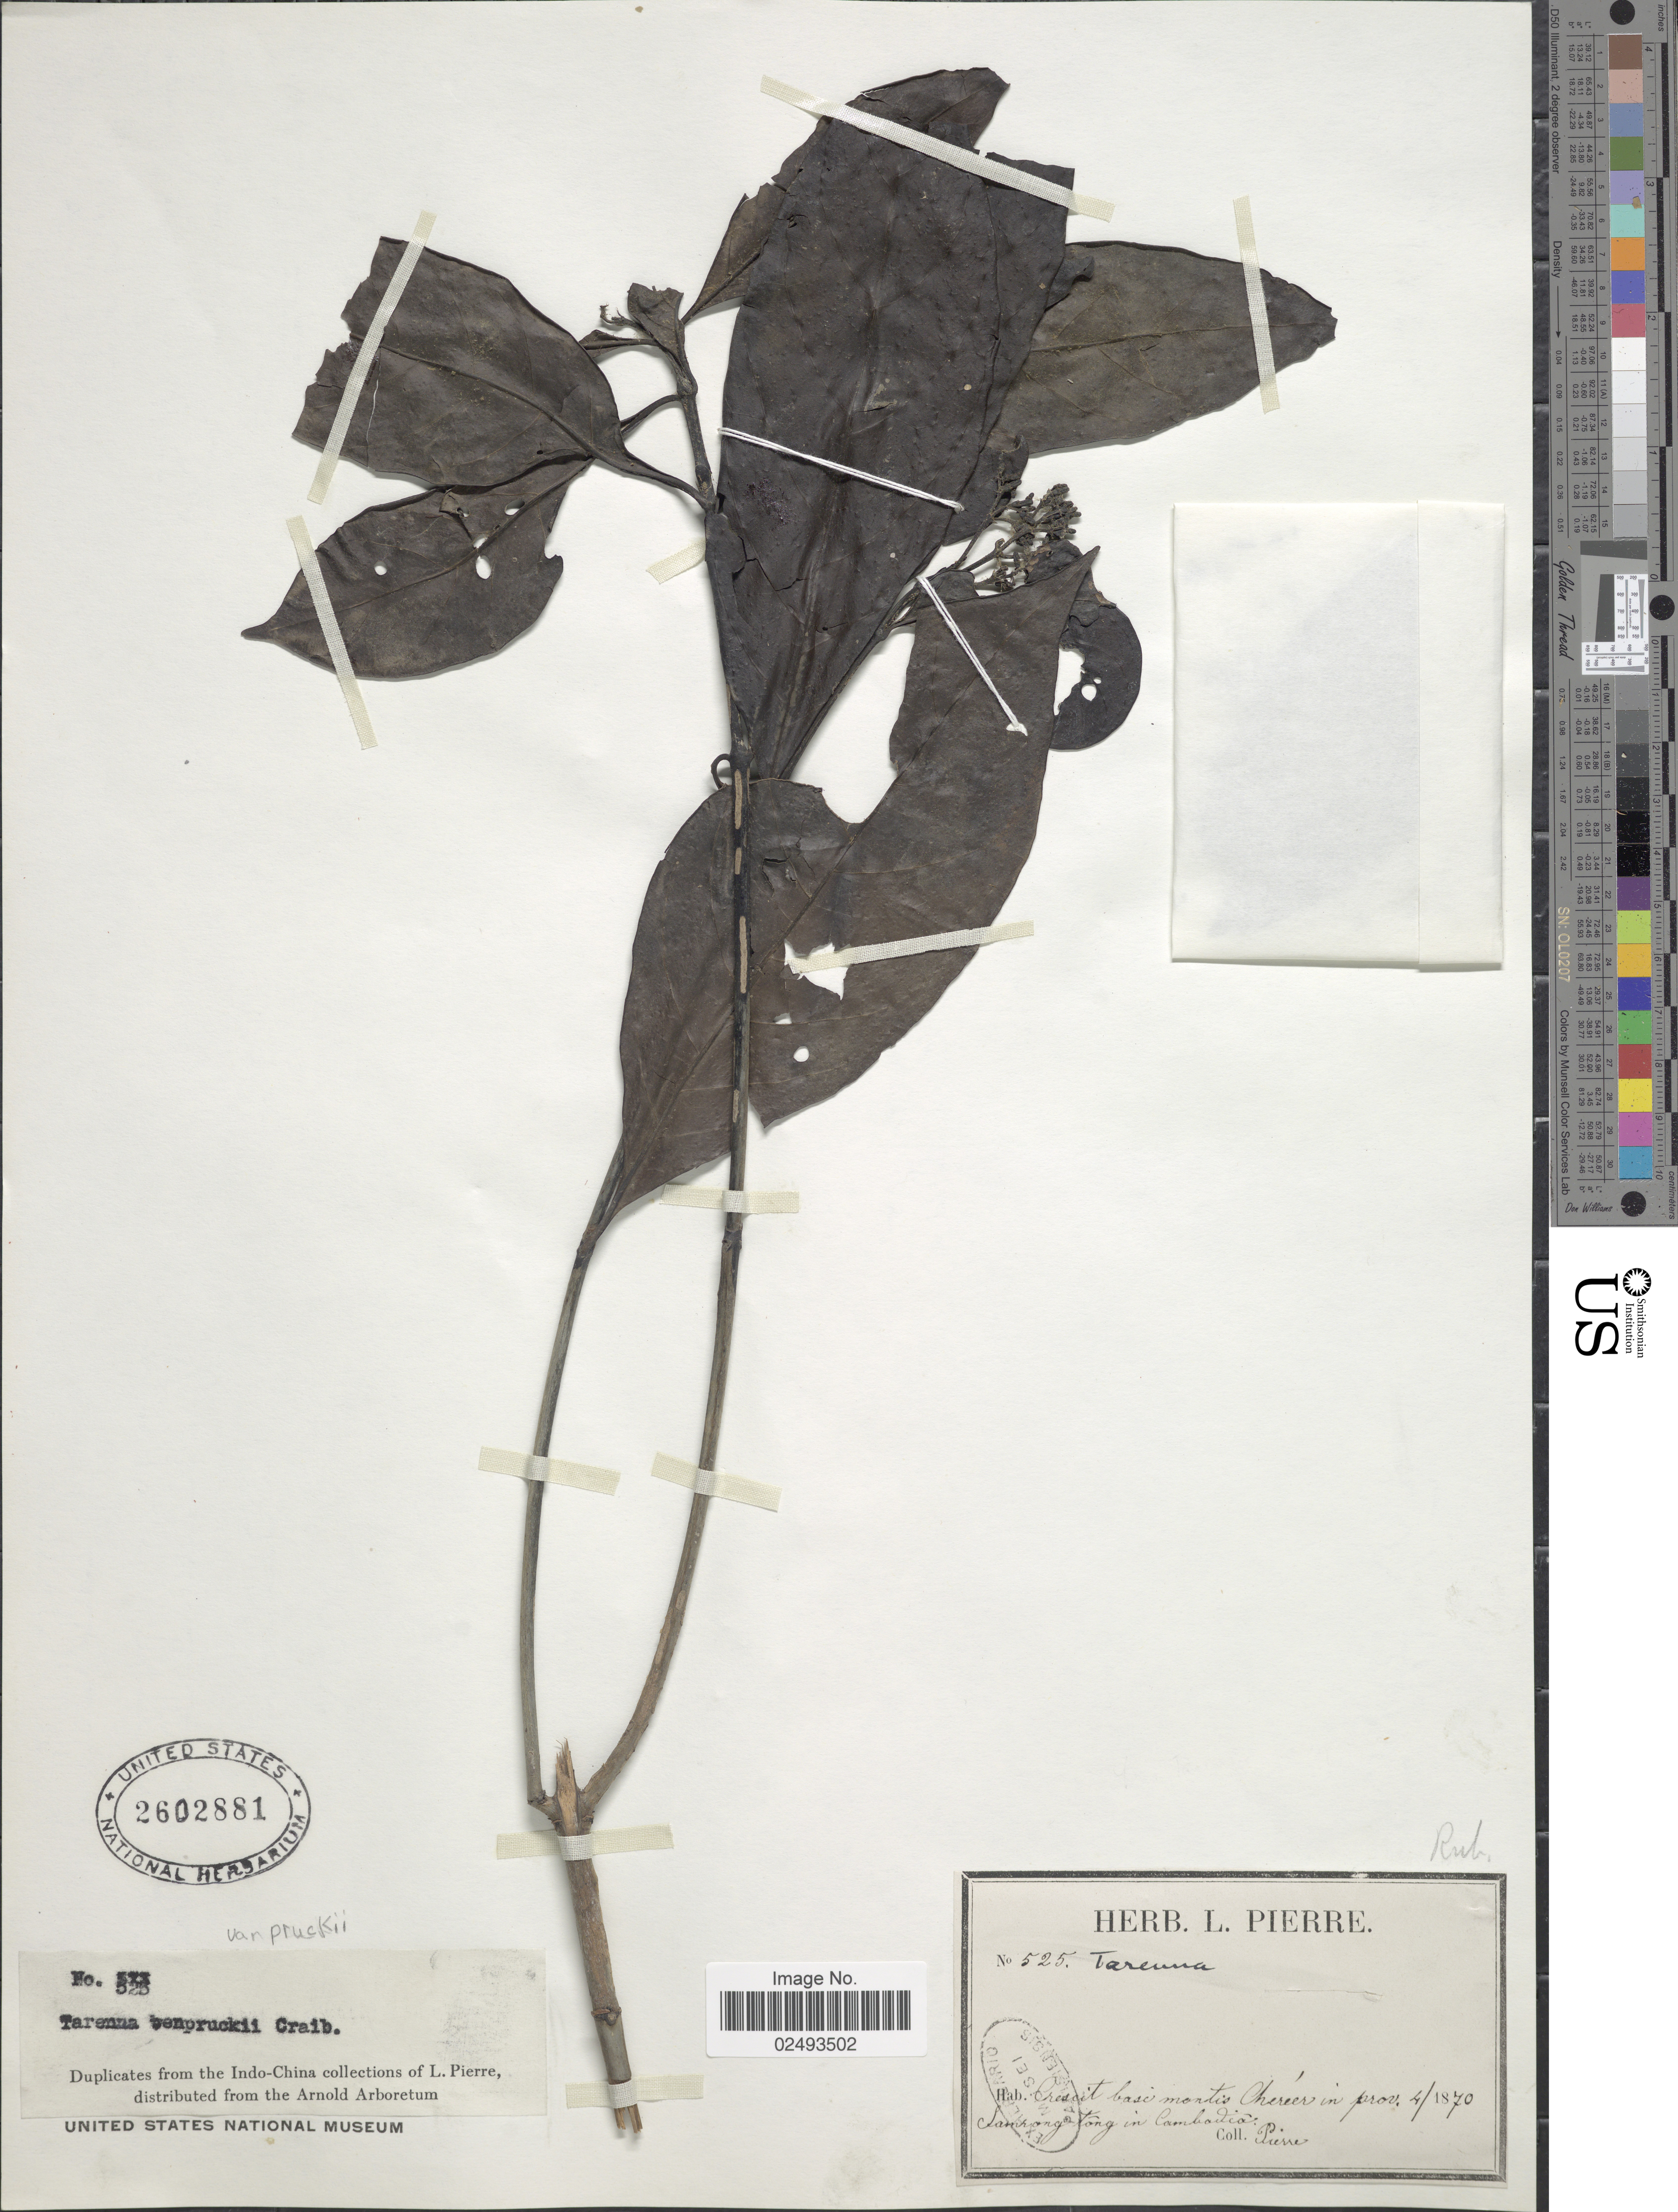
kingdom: Plantae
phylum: Tracheophyta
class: Magnoliopsida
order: Gentianales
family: Rubiaceae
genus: Tarenna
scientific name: Tarenna vanprukii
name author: Craib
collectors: L. Pierre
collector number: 525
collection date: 1870-04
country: Cambodia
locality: Indo-China, cresit basis montis Chereer in prov. Samrongtông in Cambodia [interpreted]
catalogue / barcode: US 2602881